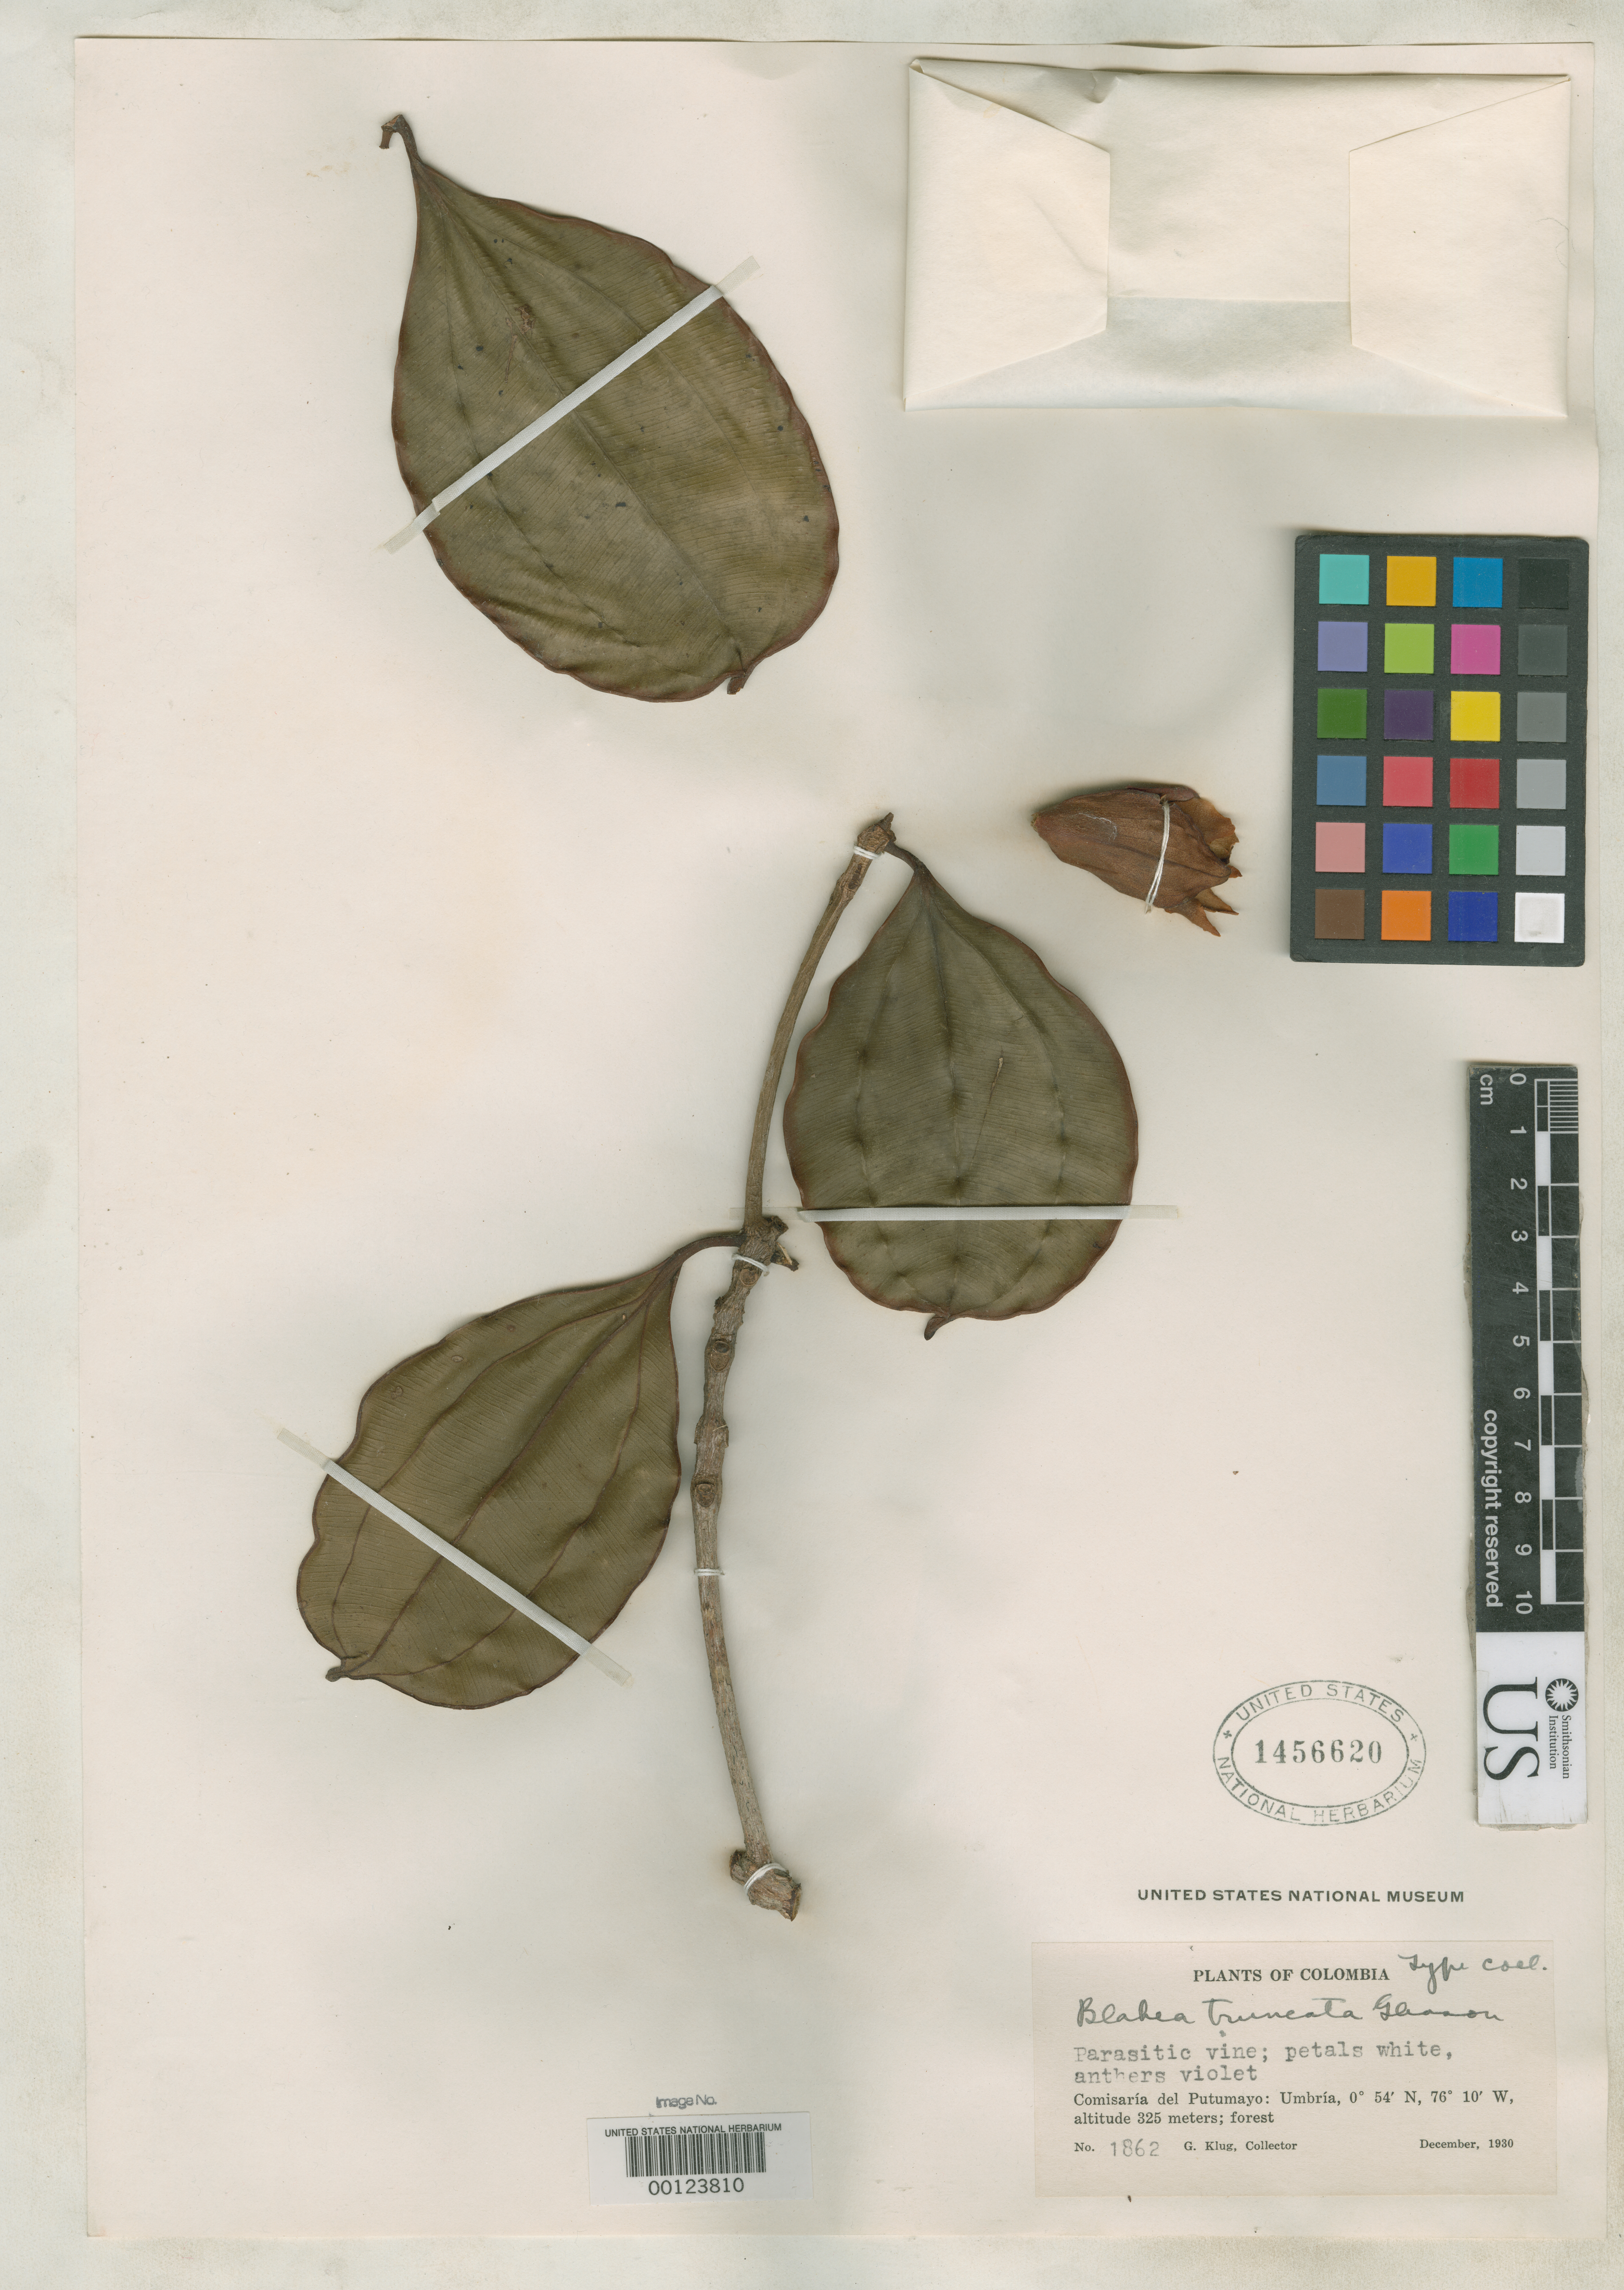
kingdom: Plantae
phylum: Tracheophyta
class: Magnoliopsida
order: Myrtales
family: Melastomataceae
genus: Blakea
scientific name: Blakea truncata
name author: Gleason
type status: Isotype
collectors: G. Klug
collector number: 1862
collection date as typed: Dec 1930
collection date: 1930-12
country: Colombia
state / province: Putumayo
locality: Umbria.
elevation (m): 325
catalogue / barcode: US 1456620